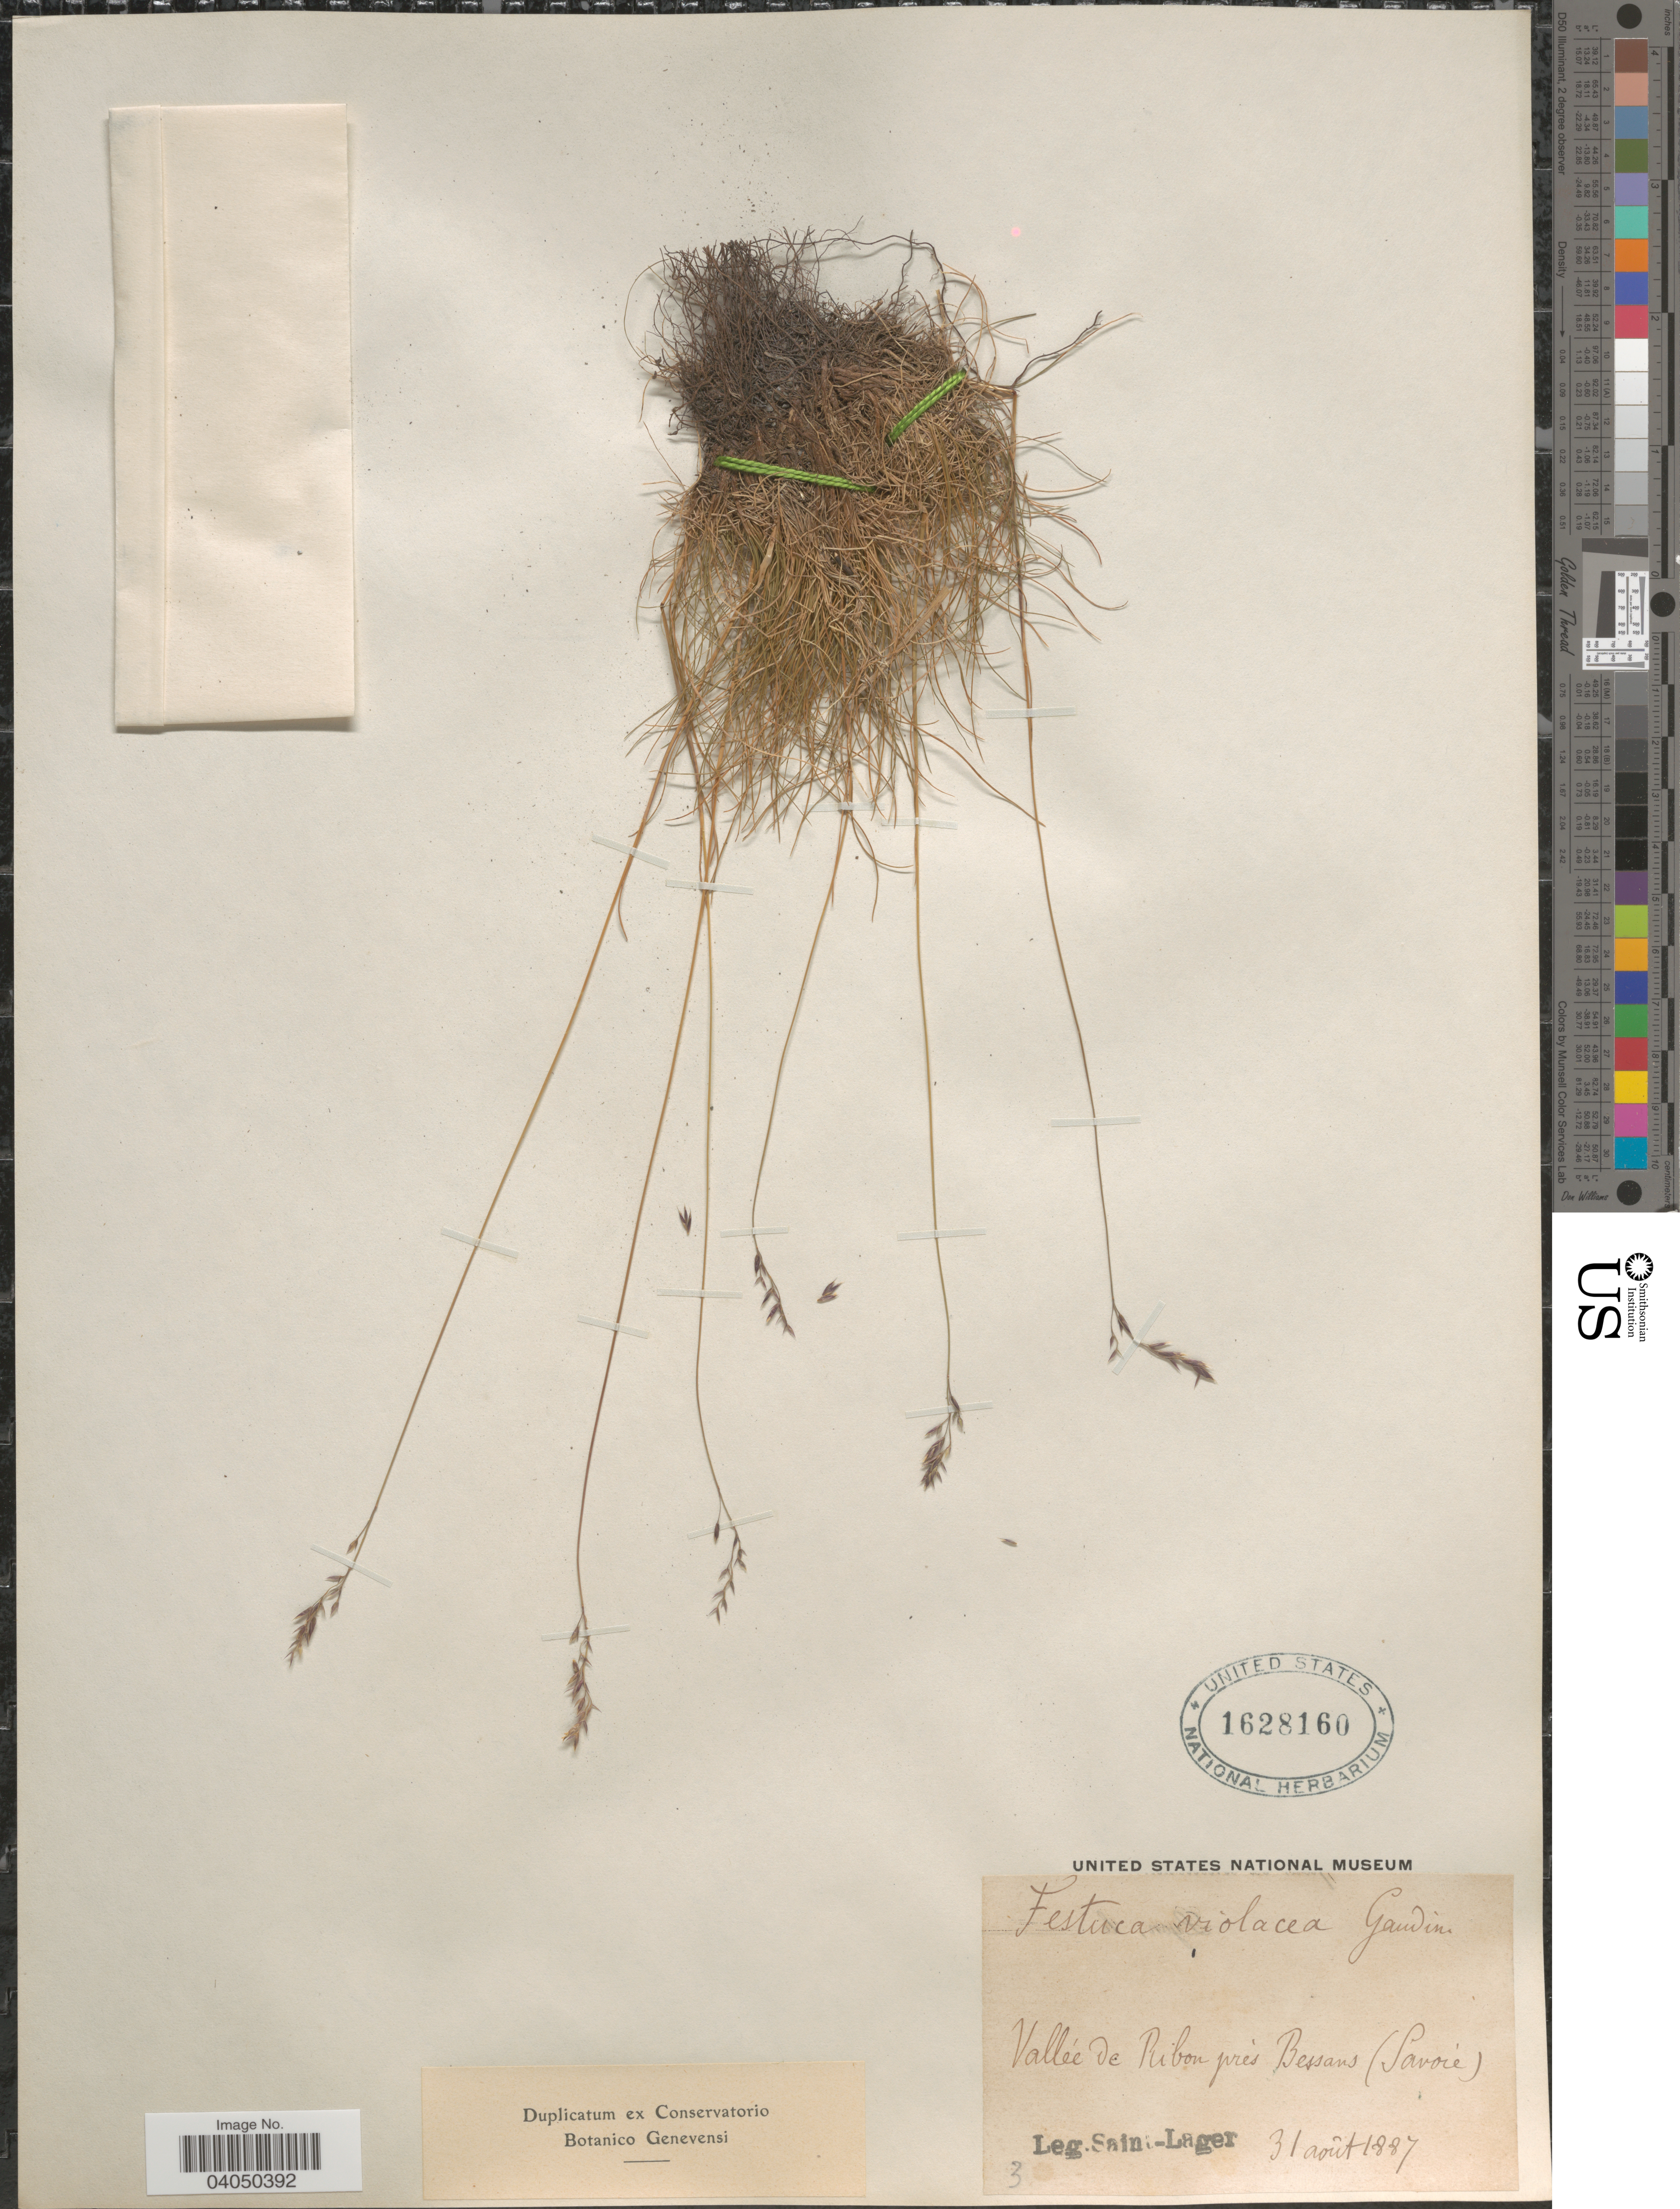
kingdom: Plantae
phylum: Tracheophyta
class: Liliopsida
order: Poales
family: Poaceae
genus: Festuca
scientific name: Festuca violacea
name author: Gaudin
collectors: Saint-Lager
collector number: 3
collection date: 1887-08-31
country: France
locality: Vallée de Ribon près Bessans (Savoie).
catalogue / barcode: US 1628160